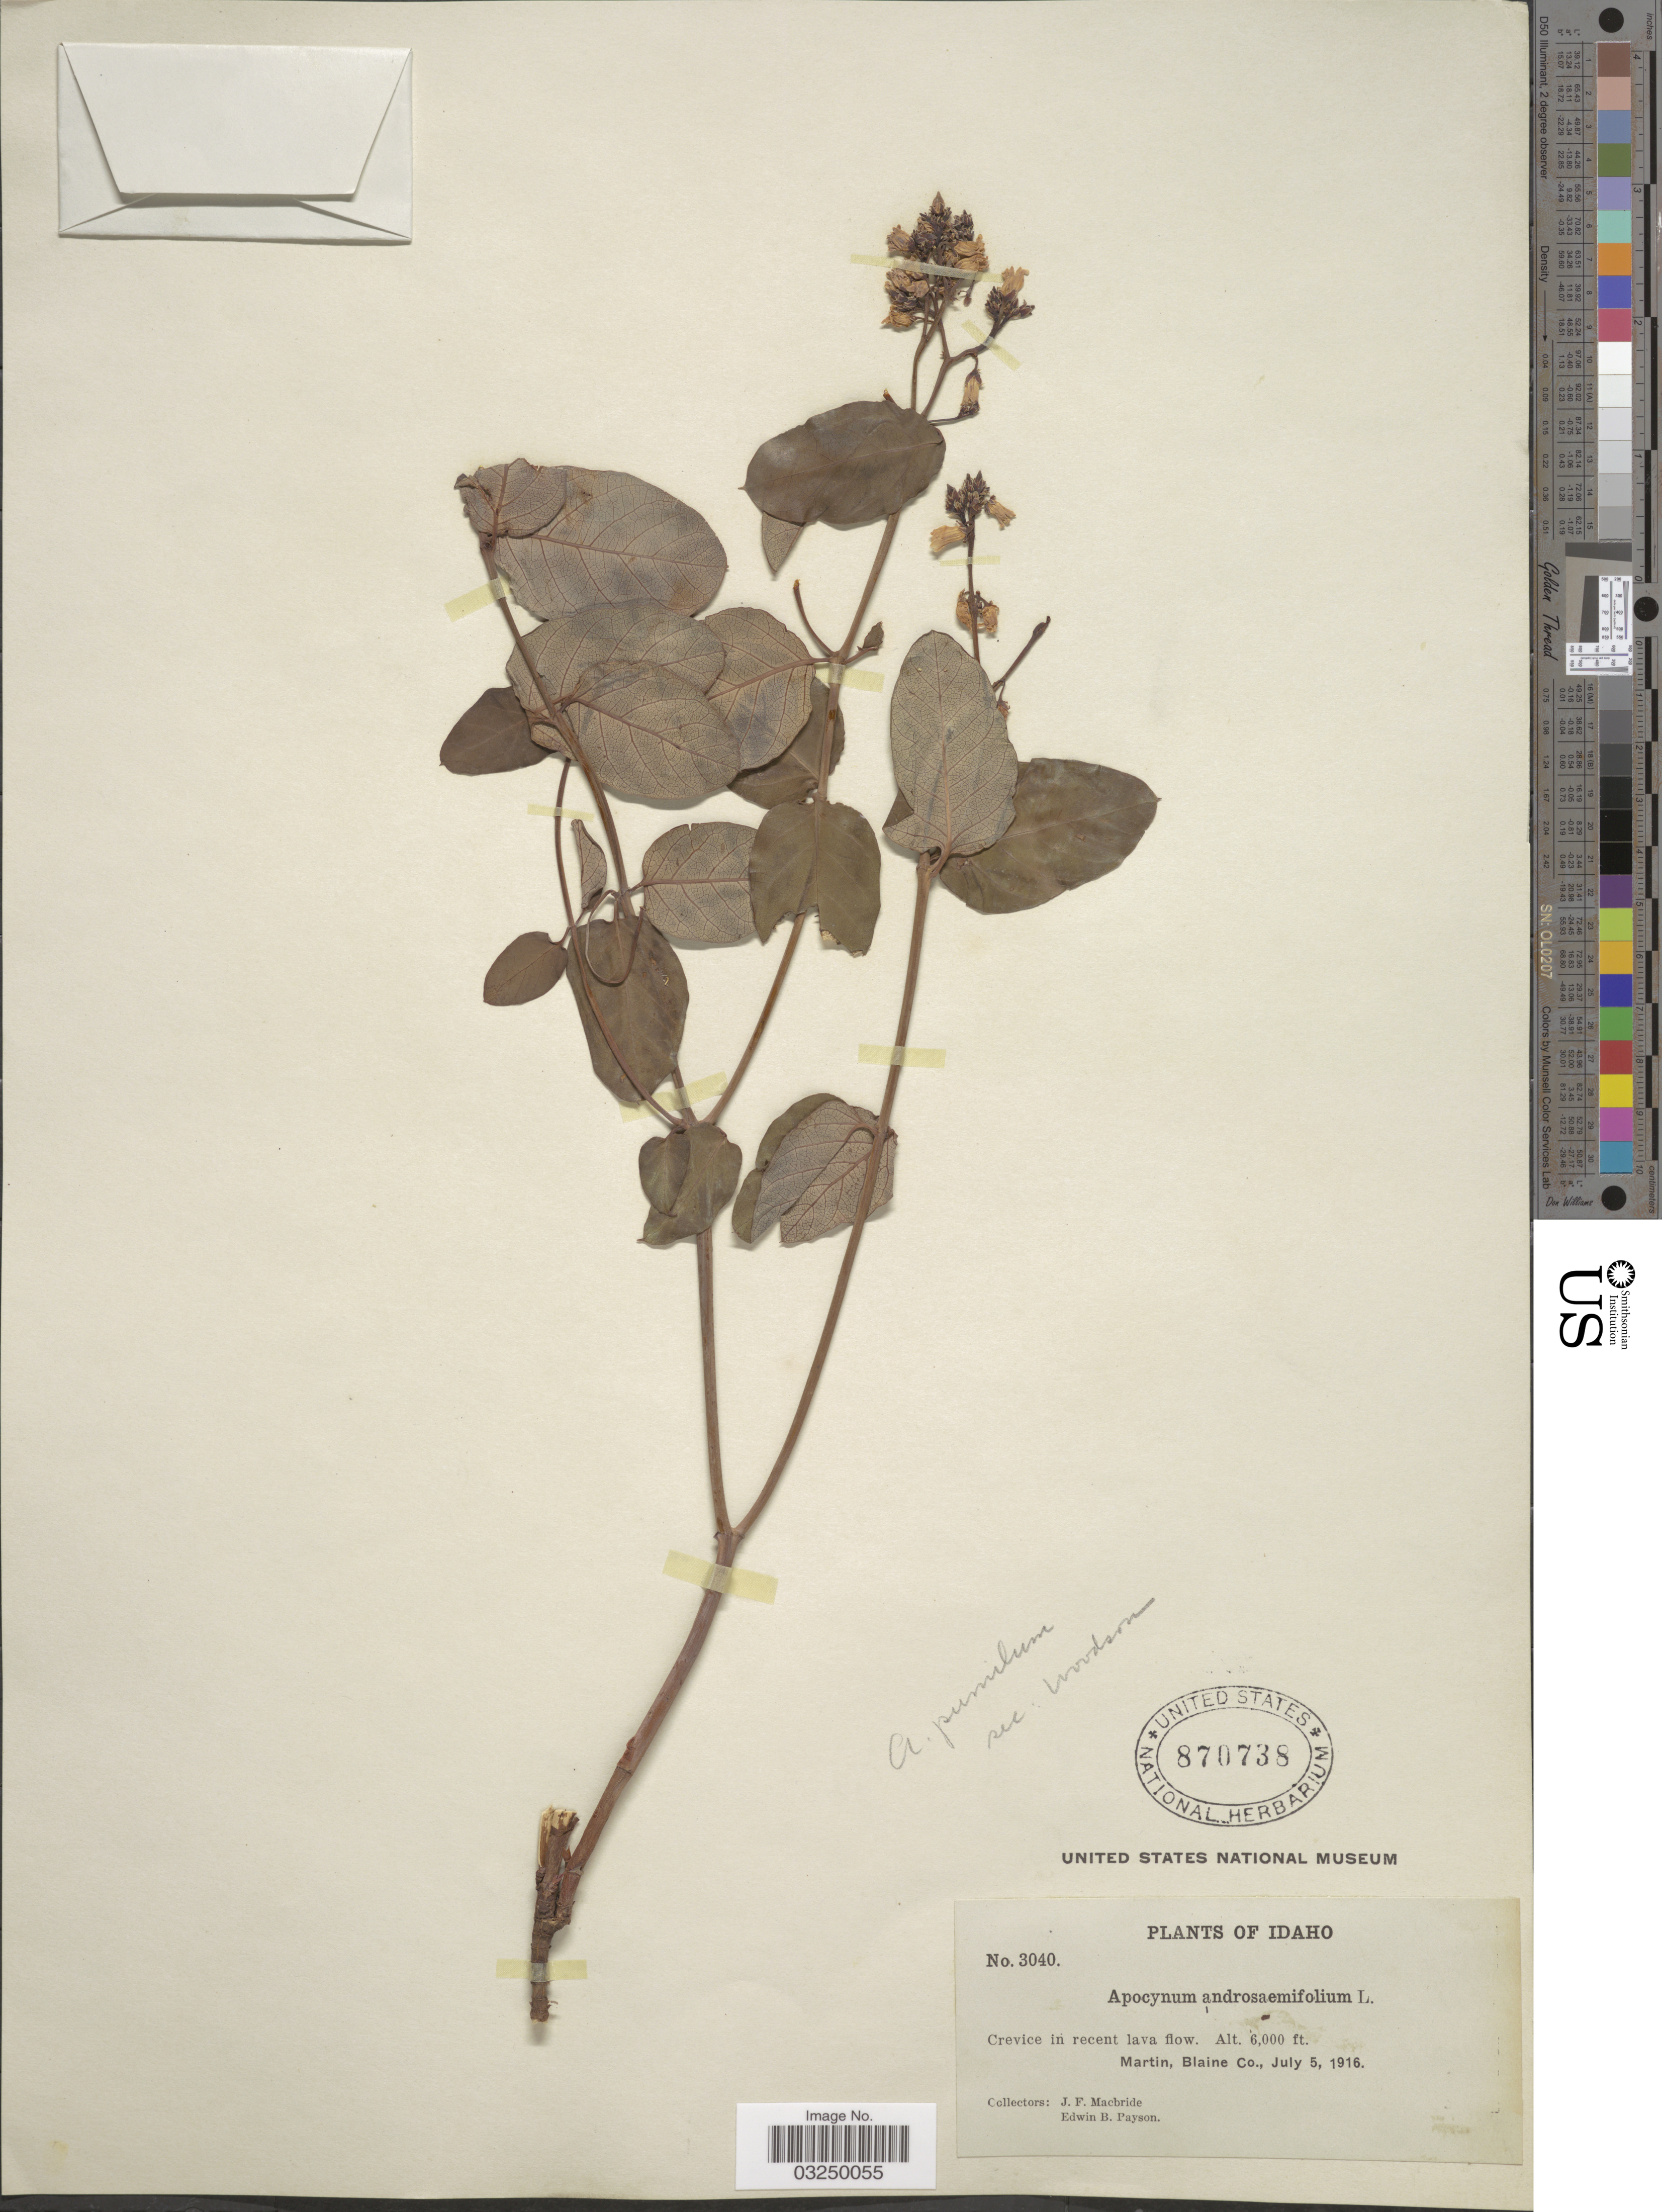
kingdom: Plantae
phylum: Tracheophyta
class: Magnoliopsida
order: Gentianales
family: Apocynaceae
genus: Apocynum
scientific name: Apocynum pumilum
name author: (A. Gray) Greene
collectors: J. F. Macbride & E. B. Payson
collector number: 3040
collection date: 1916-07-05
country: United States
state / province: Idaho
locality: Crevice in recent lava flow. Martin, Blaine Co.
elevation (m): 1829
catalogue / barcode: US 870738